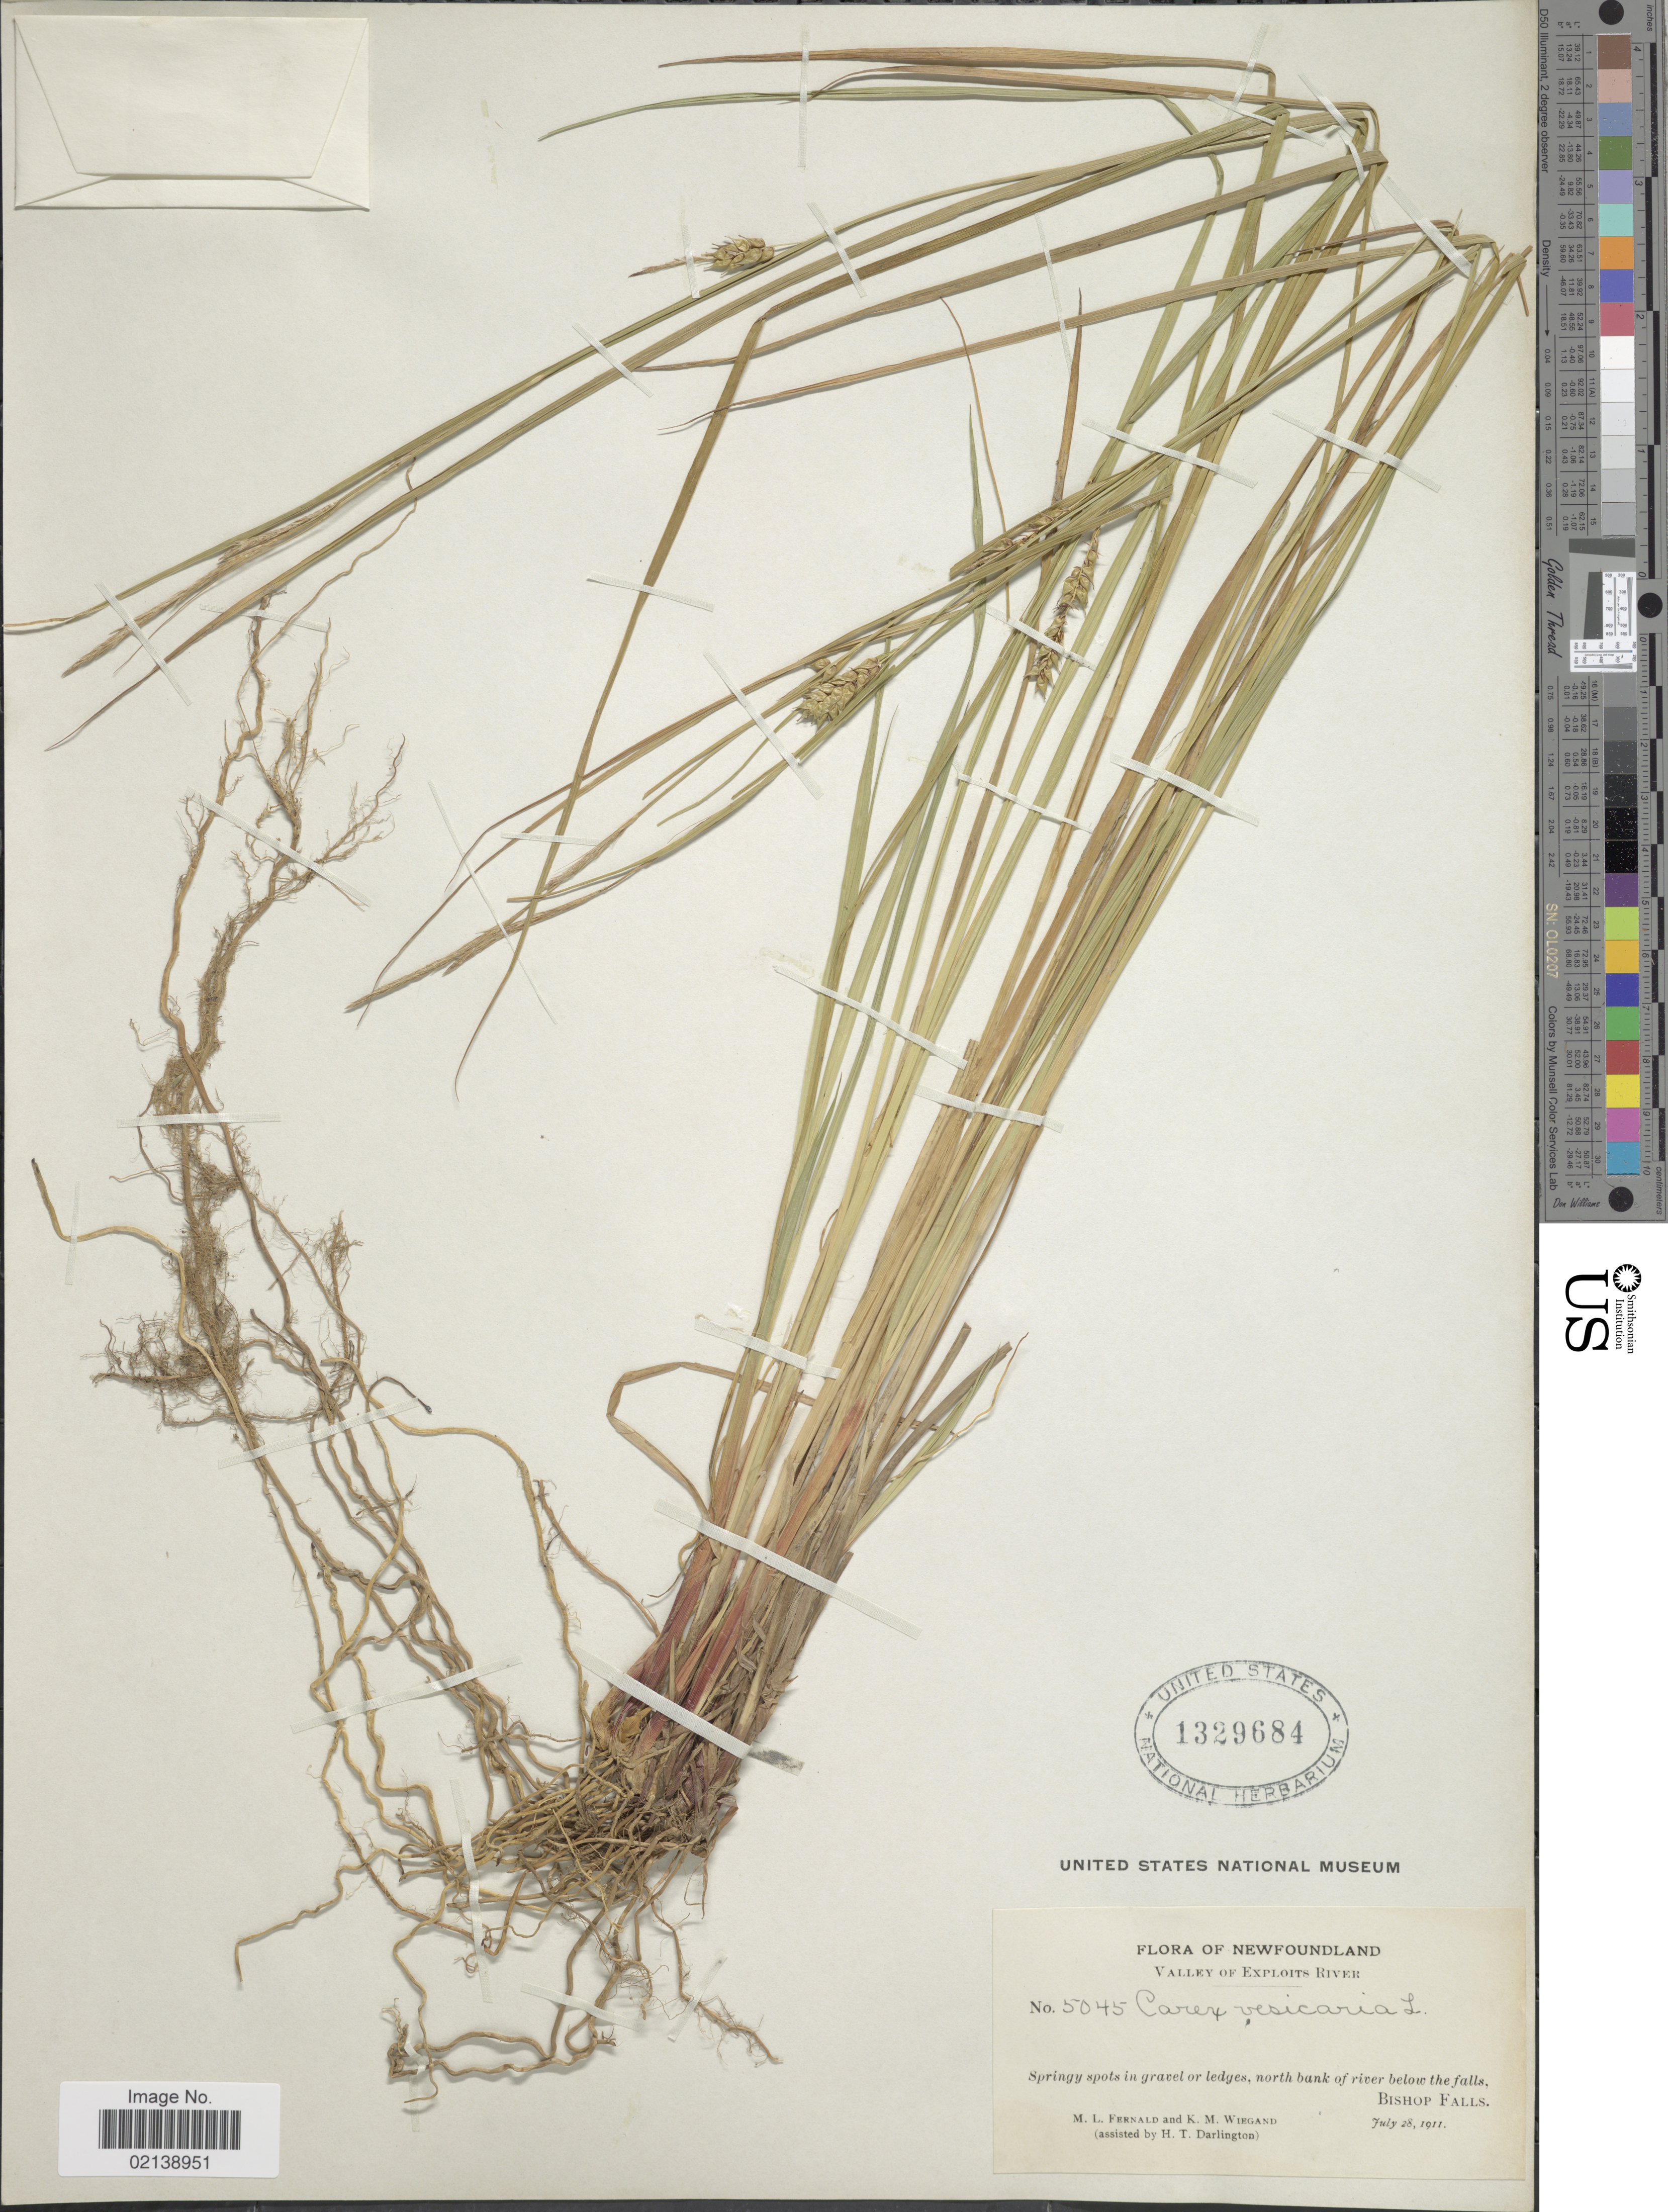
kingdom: Plantae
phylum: Tracheophyta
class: Liliopsida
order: Poales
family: Cyperaceae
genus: Carex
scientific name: Carex vesicaria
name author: L.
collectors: M. L. Fernald, K. M. Wiegand & H. Darlington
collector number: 5045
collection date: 1911-07-28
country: Canada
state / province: Newfoundland and Labrador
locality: Valley of Exploits River, Springy spots in gravel or ledges, north bank of river below the falls, Bishop Falls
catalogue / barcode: US 1329684